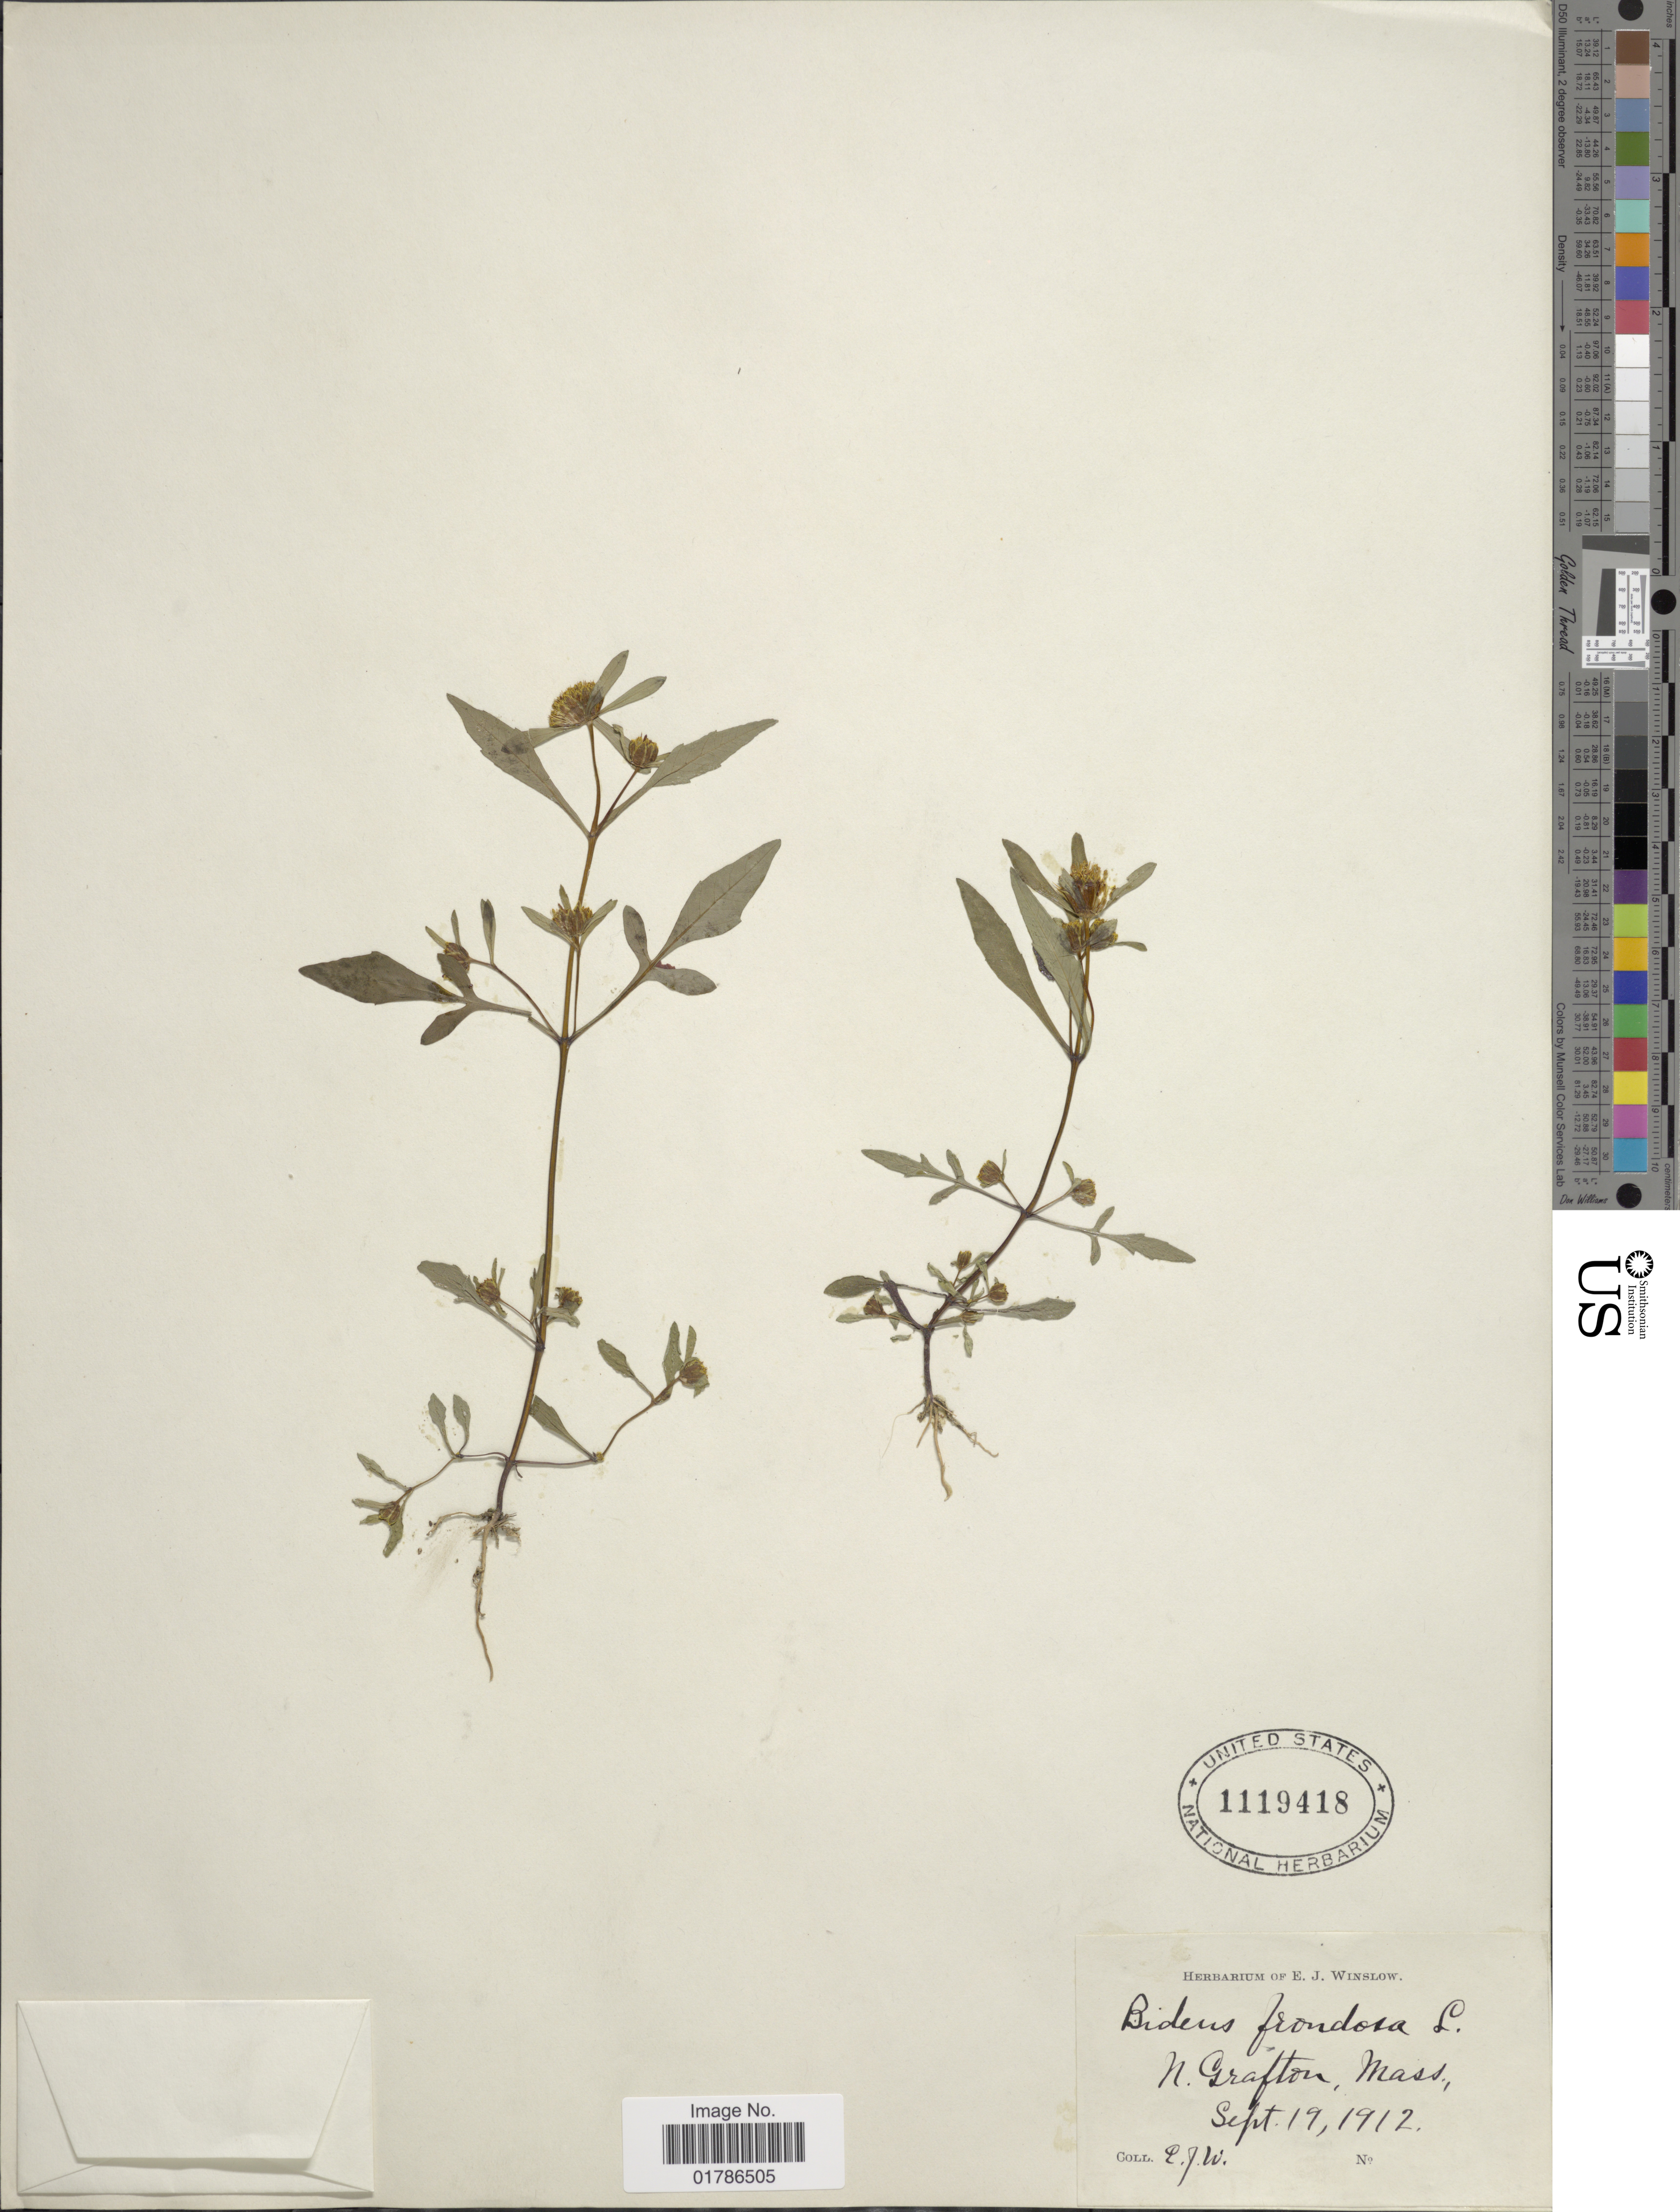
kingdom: Plantae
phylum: Tracheophyta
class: Magnoliopsida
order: Asterales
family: Asteraceae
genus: Bidens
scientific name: Bidens frondosa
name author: L.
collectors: E. Winslow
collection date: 1912-09-19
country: United States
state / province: Massachusetts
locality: N. Grafton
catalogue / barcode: US 1119418